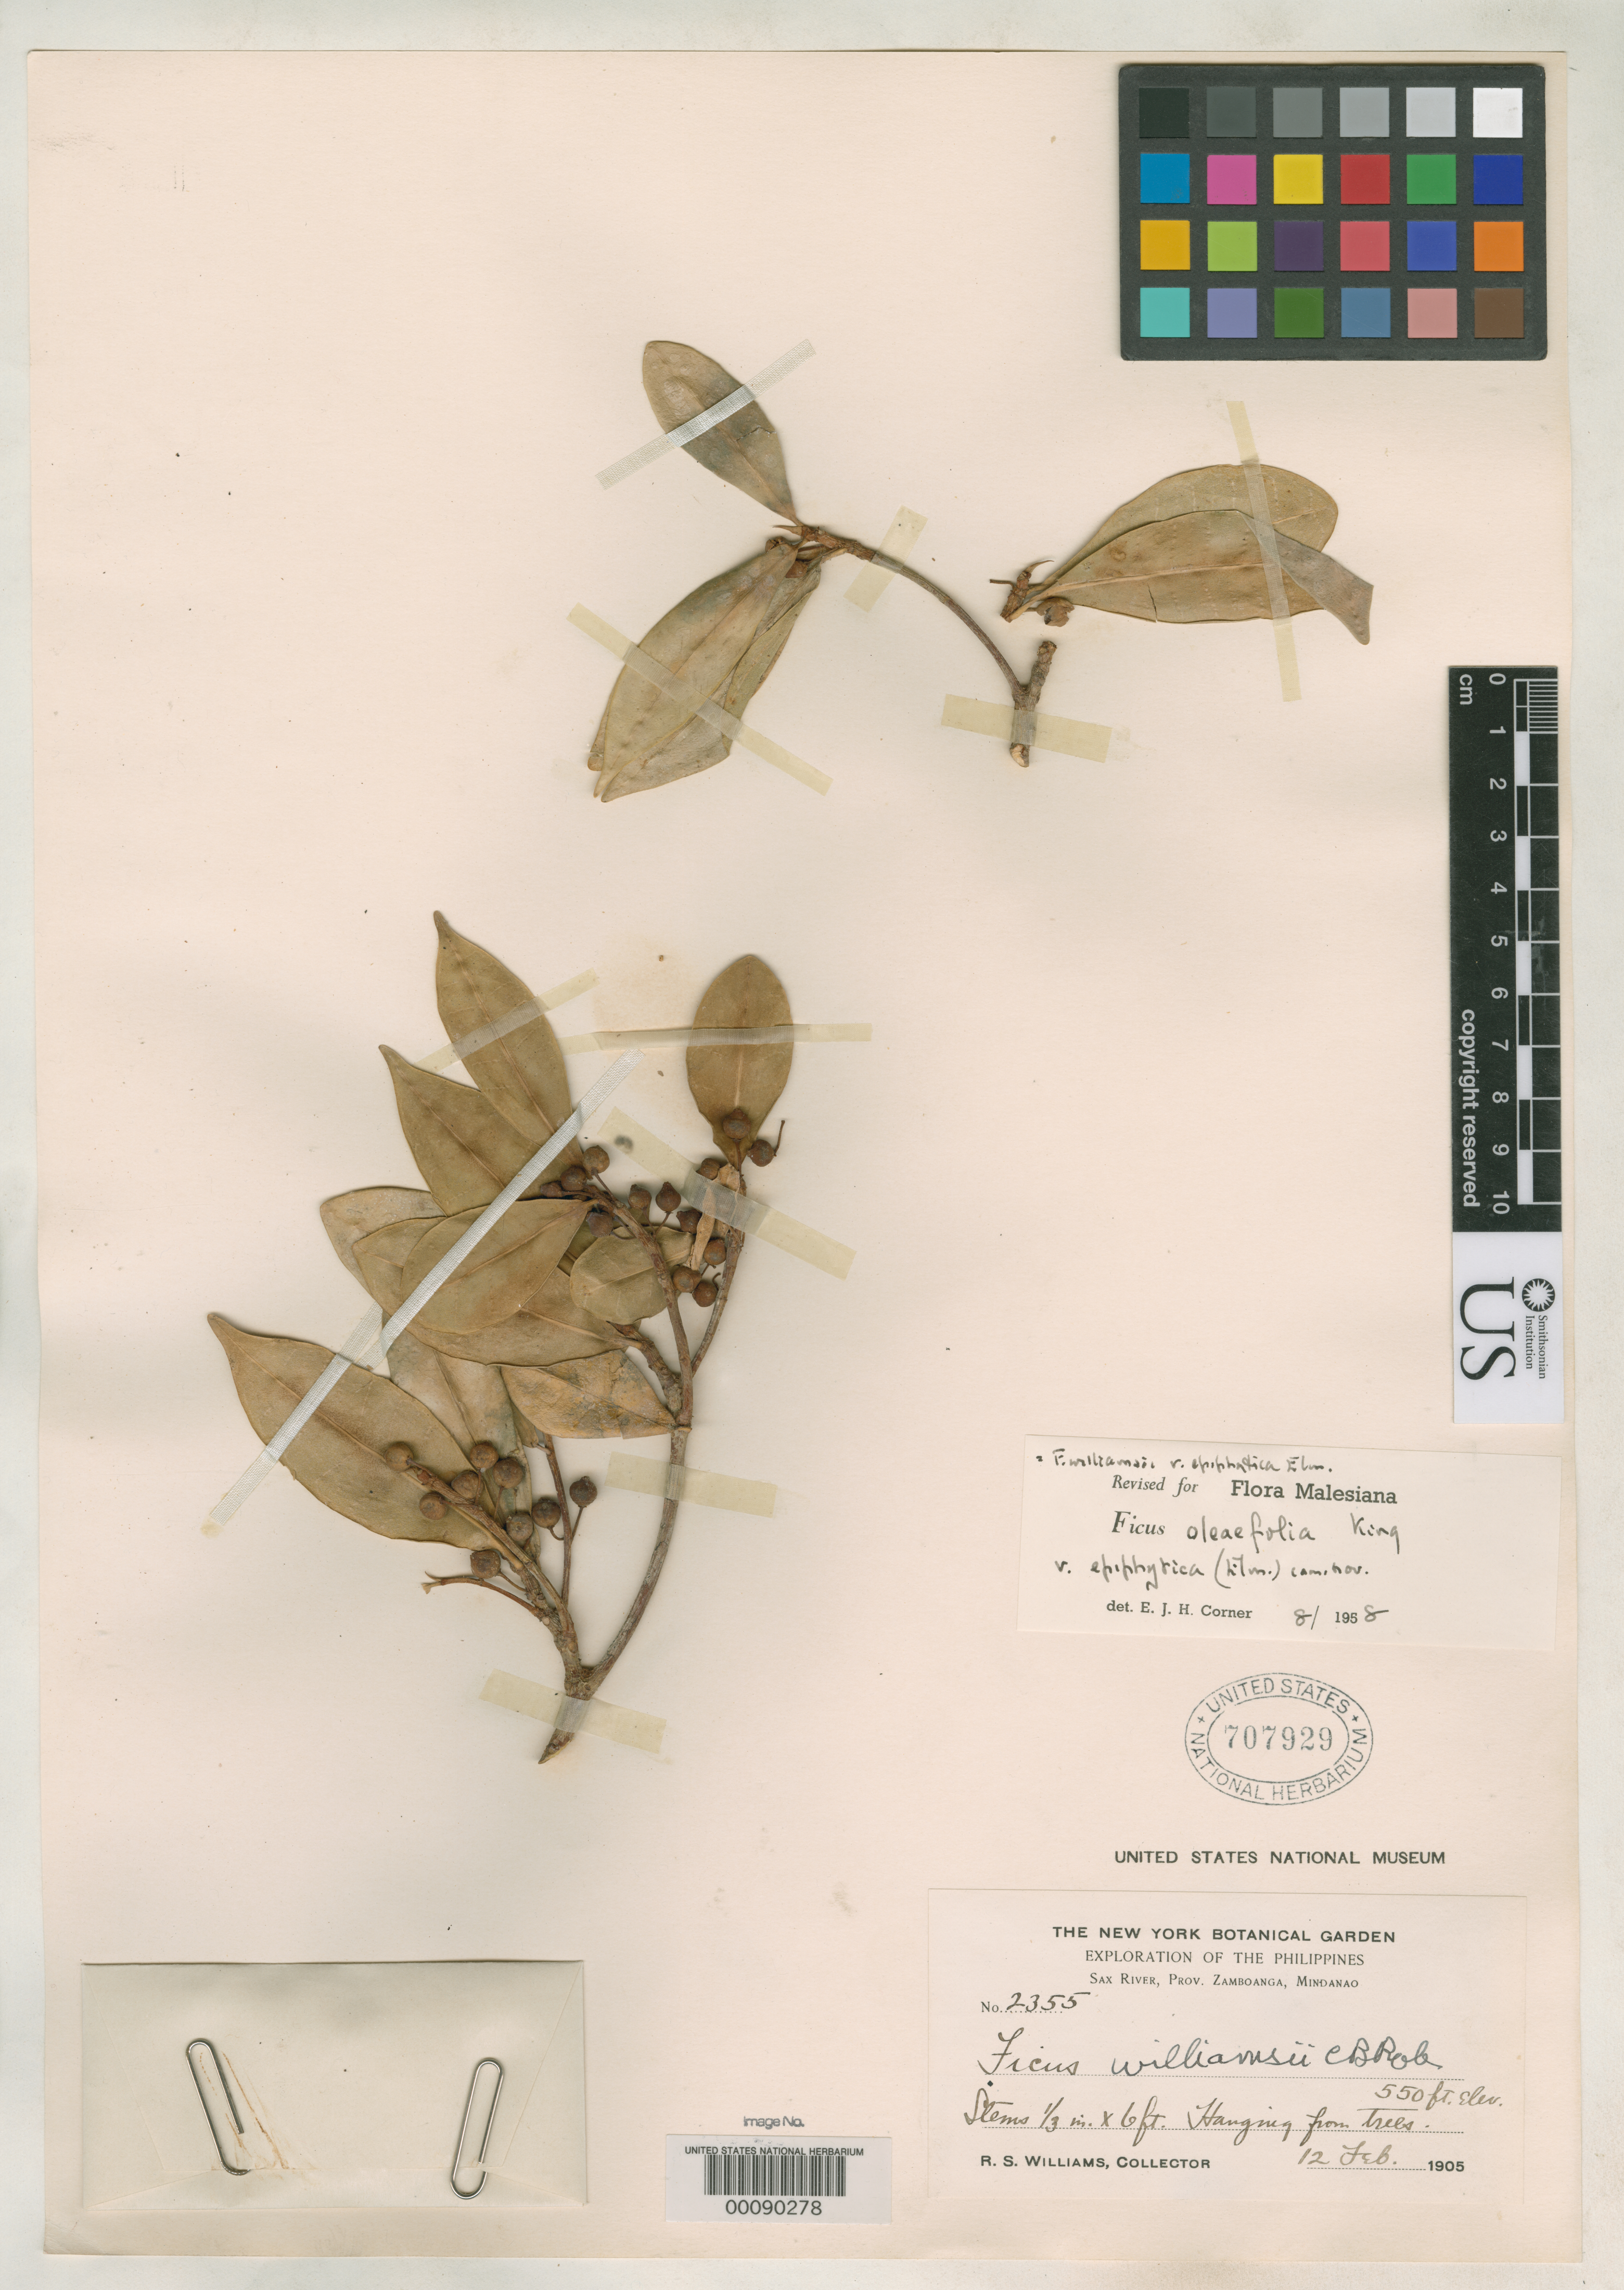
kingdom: Plantae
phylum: Tracheophyta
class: Magnoliopsida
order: Rosales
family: Moraceae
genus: Ficus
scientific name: Ficus williamsii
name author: C.B. Rob.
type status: Isotype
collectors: R. S. Williams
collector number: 2355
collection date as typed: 12 Feb 1905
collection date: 1905-02-12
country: Philippines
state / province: Zamboanga Peninsula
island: Mindanao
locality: Sax River.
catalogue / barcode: US 707929